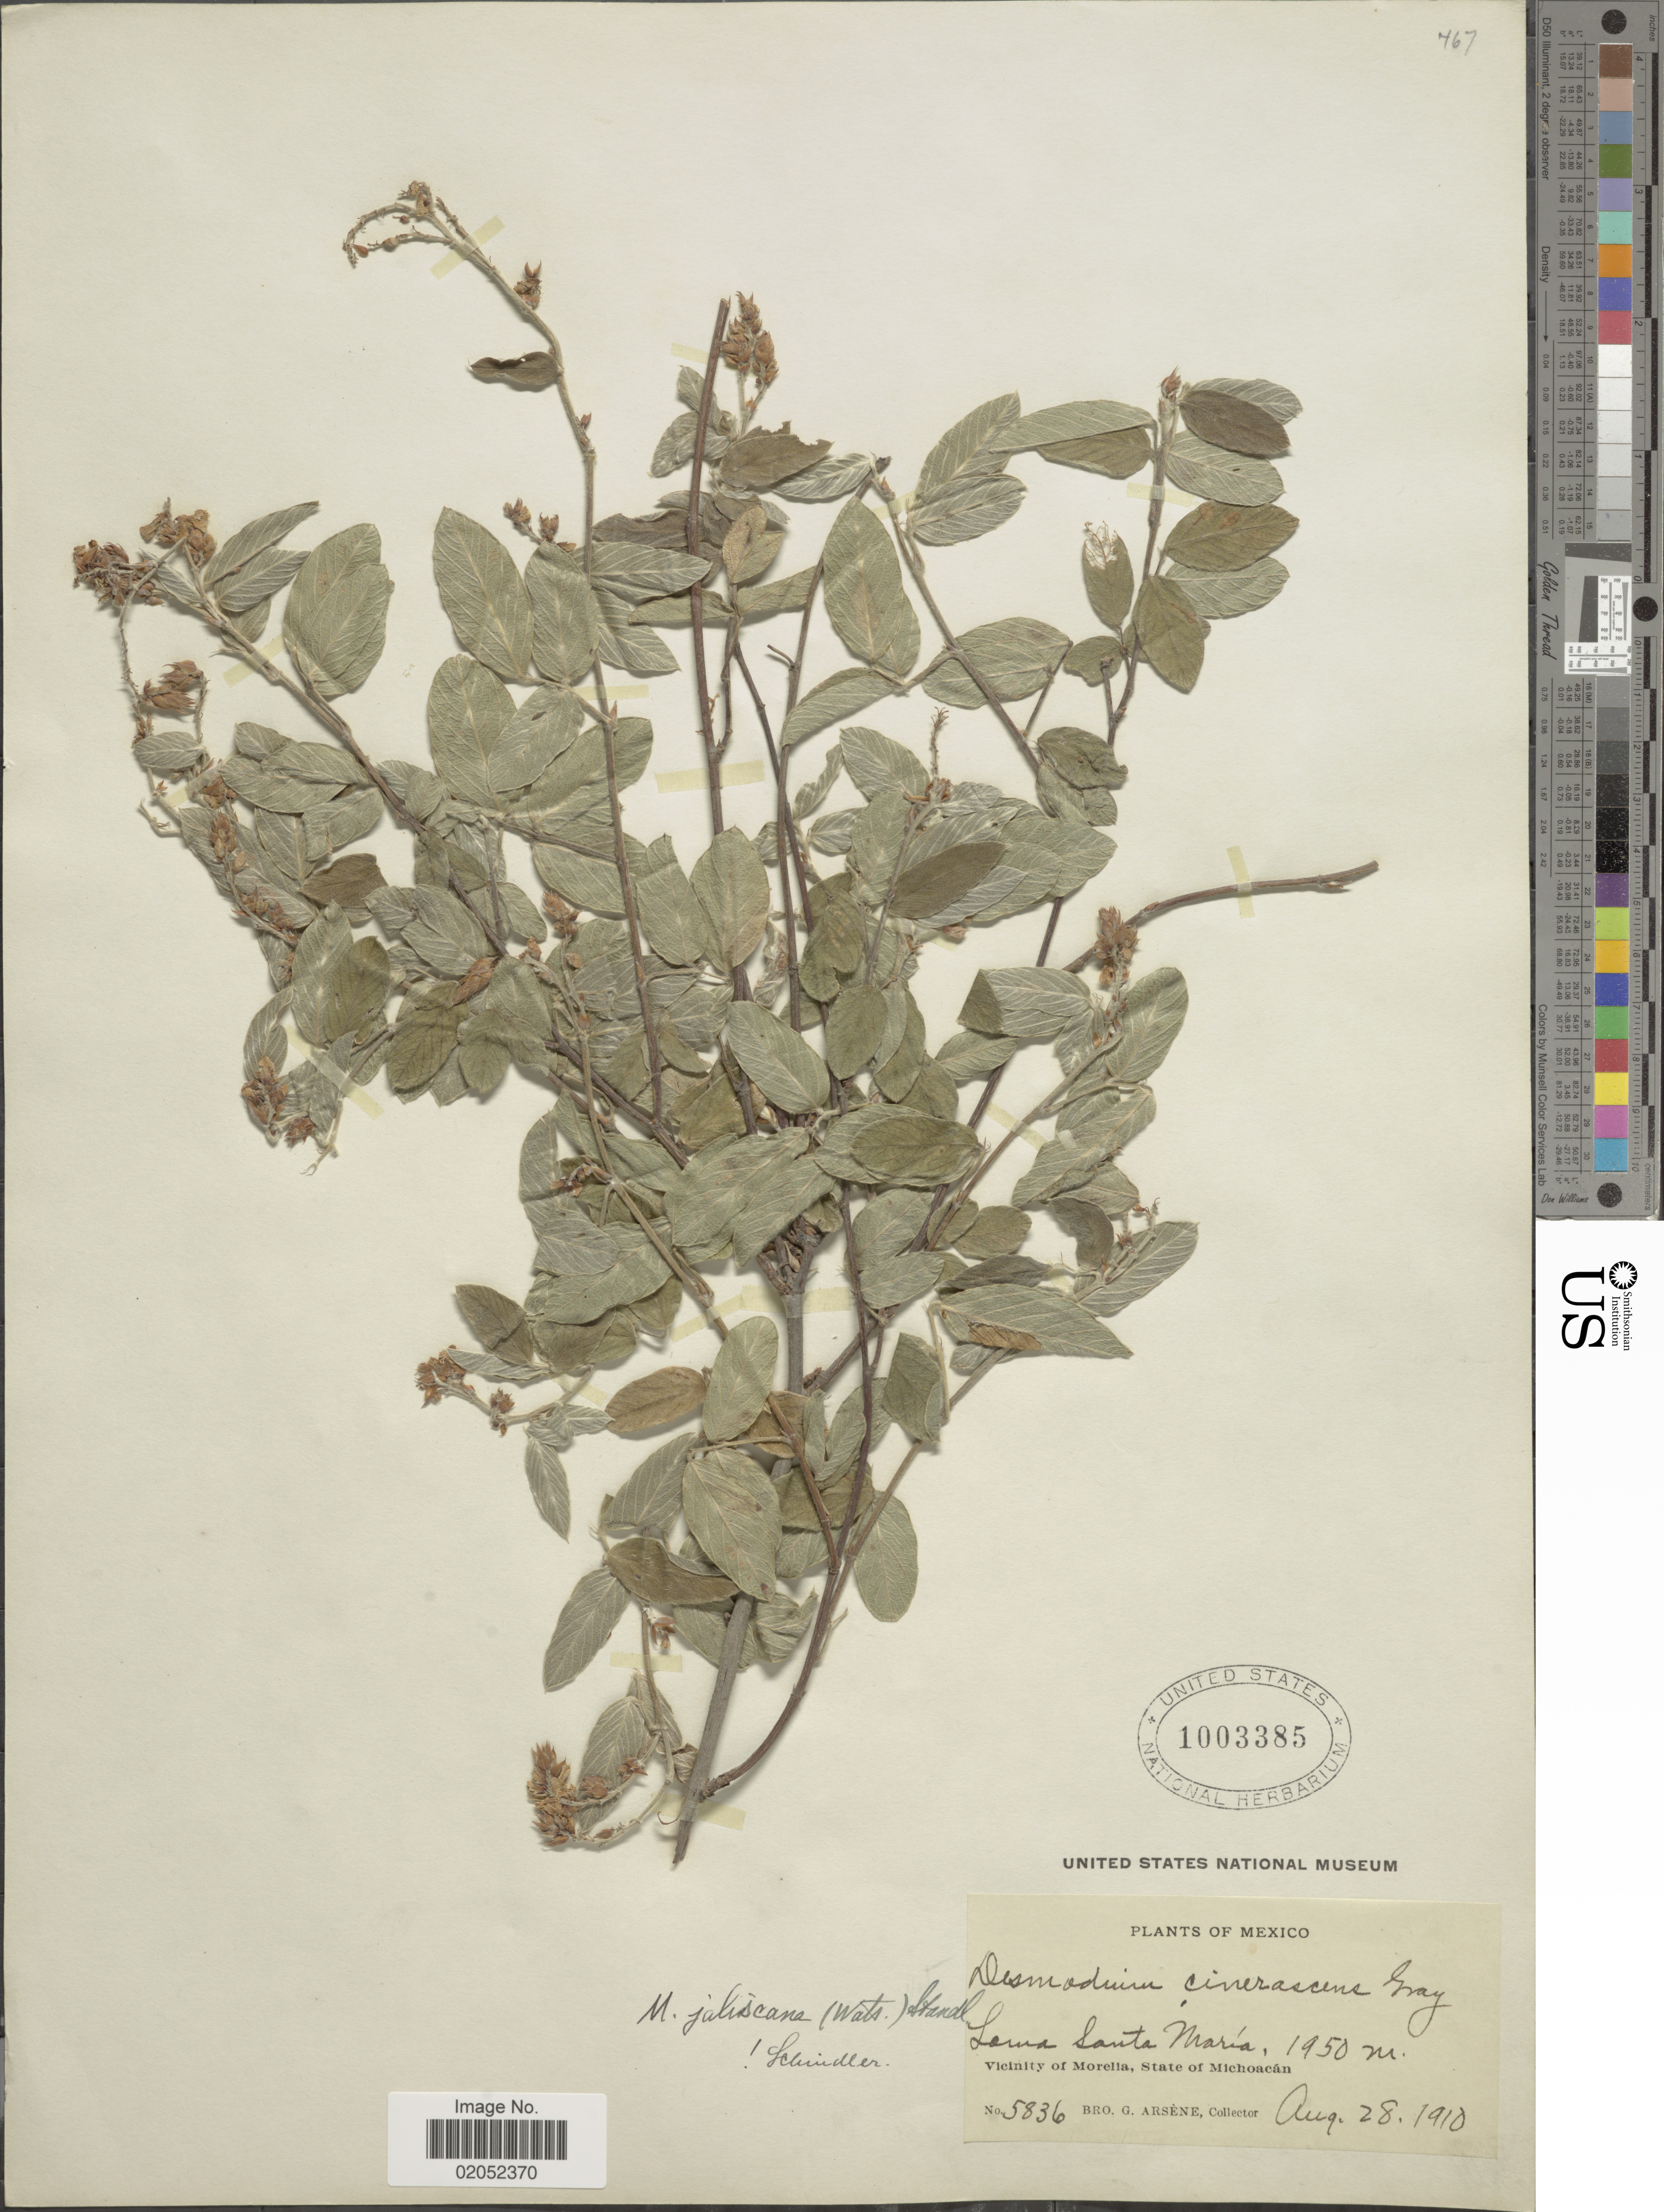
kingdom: Plantae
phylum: Tracheophyta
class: Magnoliopsida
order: Fabales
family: Fabaceae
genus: Desmodium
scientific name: Desmodium jaliscanum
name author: S. Watson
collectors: Bro. G. Arsène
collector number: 5836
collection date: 1910-08-28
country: Mexico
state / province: Michoacán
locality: Lama Santa Maria. Vicinity of Morelia. State of Michoacan.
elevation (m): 1950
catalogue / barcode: US 1003385